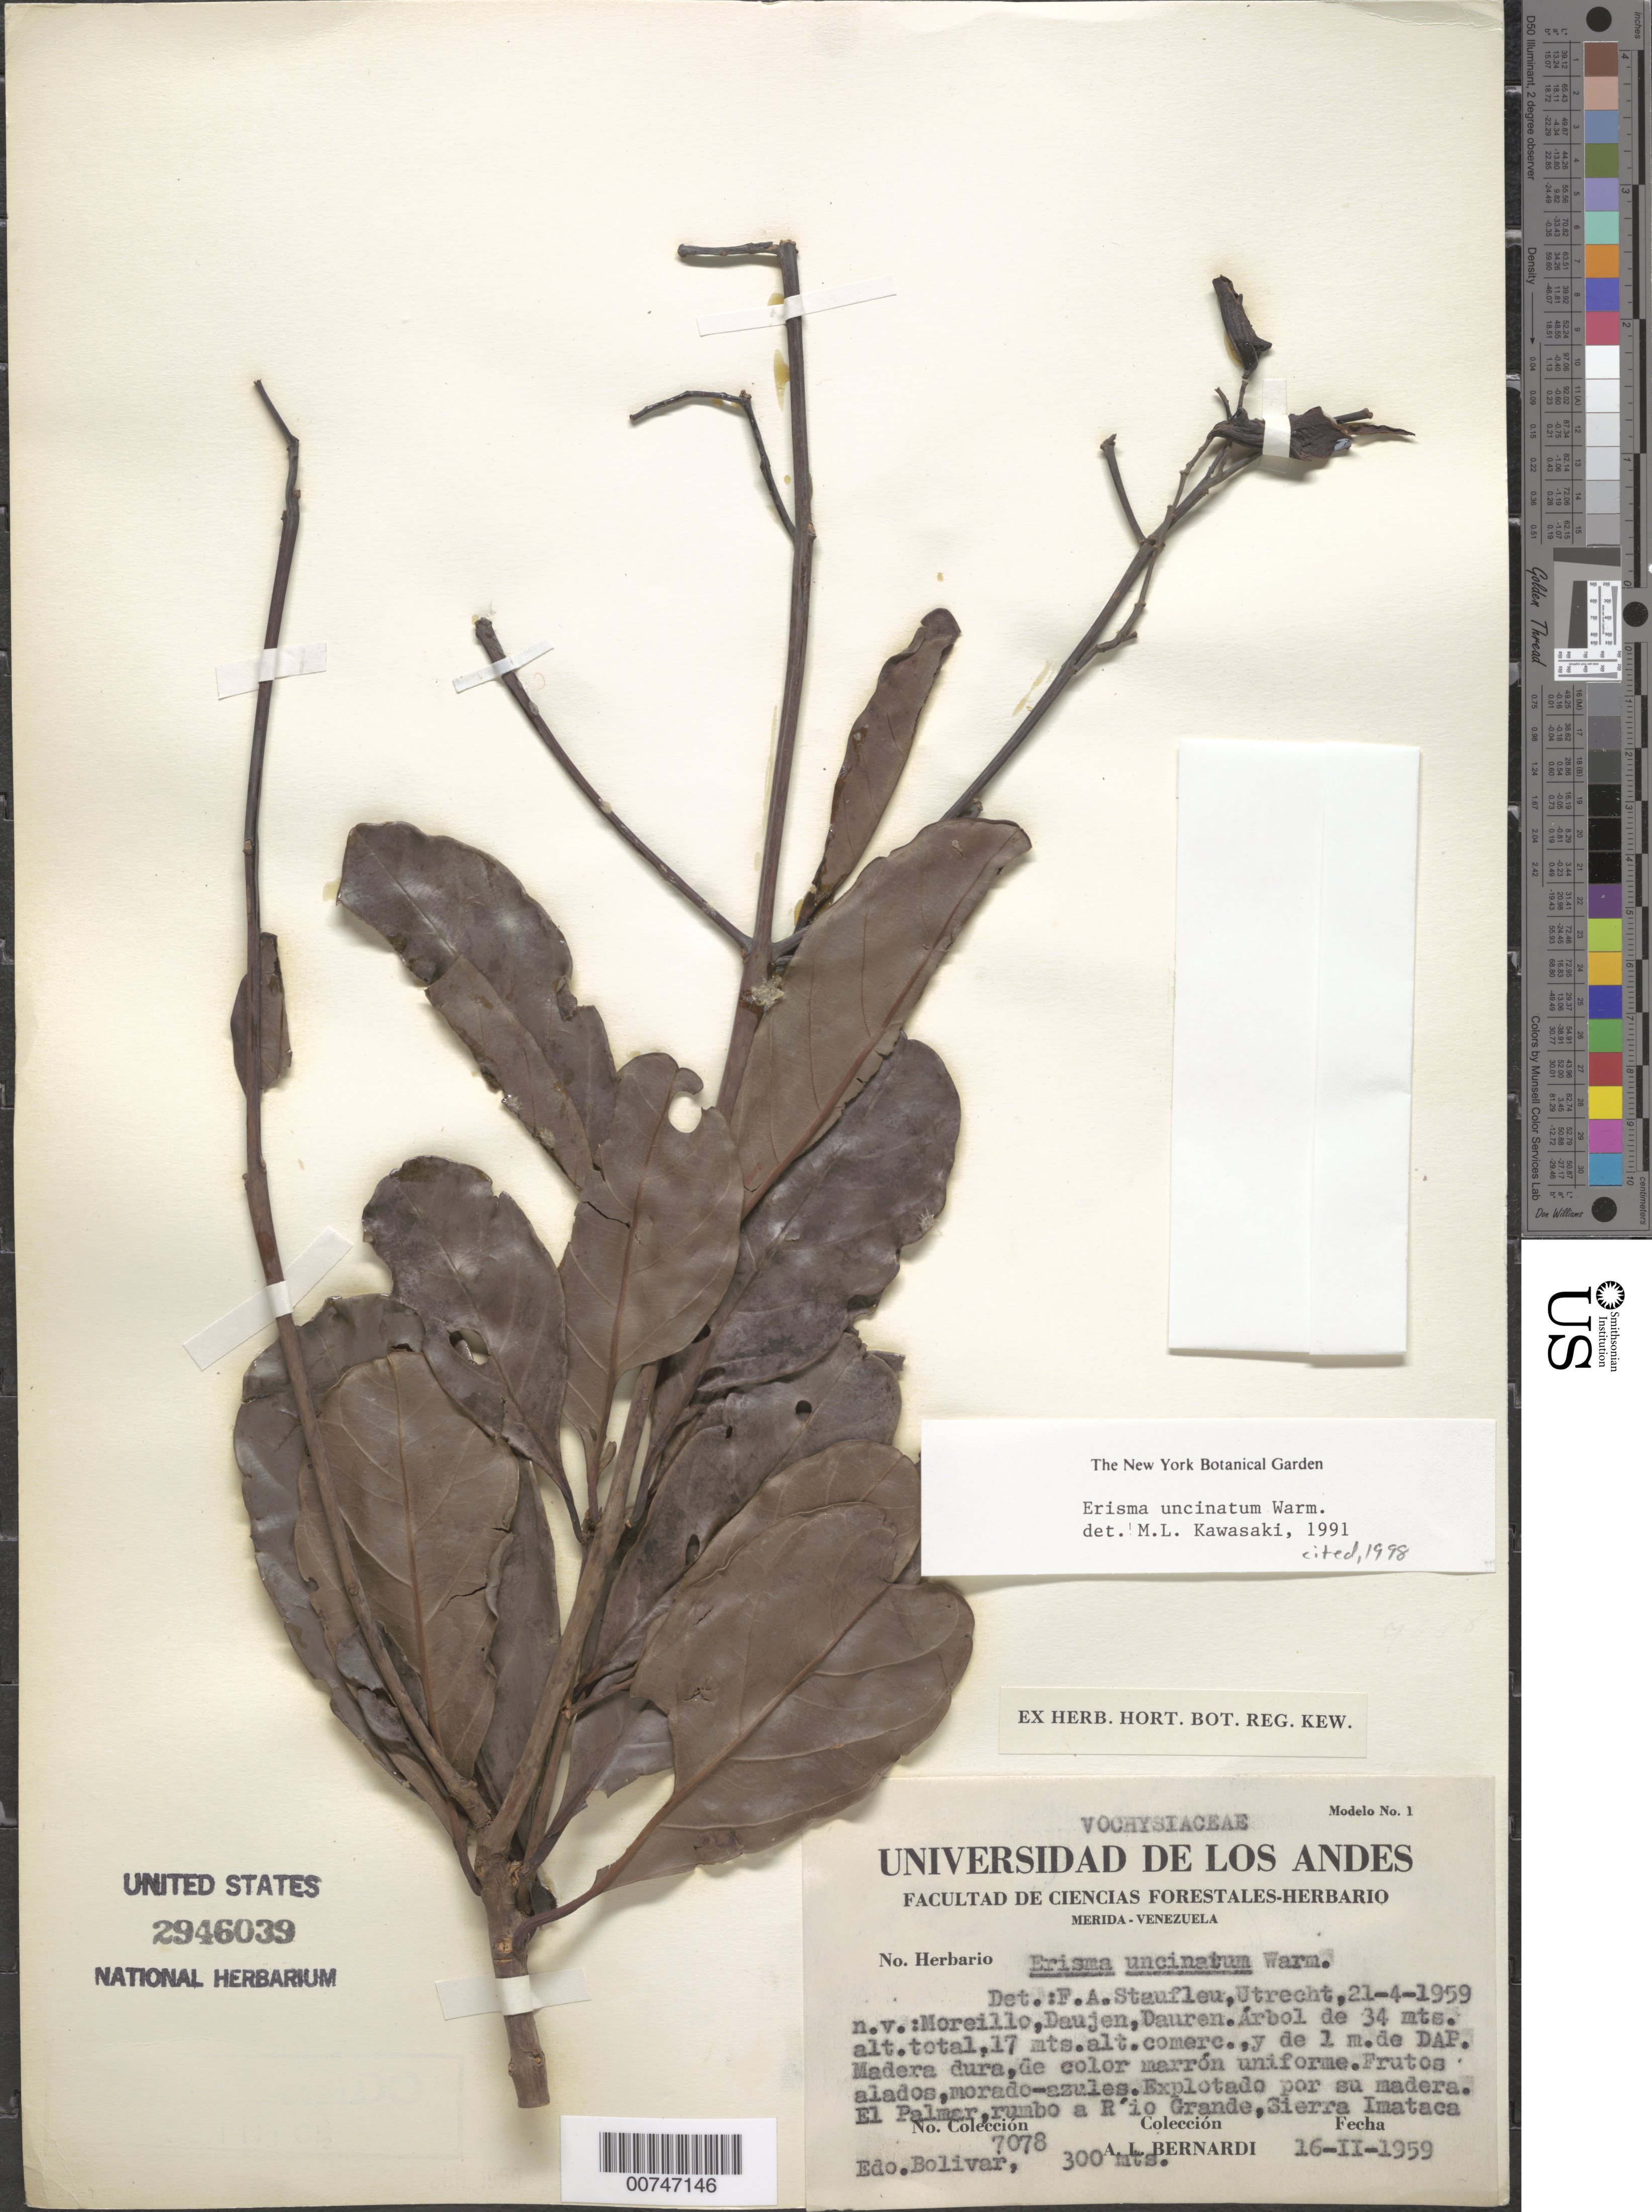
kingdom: Plantae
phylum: Tracheophyta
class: Magnoliopsida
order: Myrtales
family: Vochysiaceae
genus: Erisma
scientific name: Erisma uncinatum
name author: Warm.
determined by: Kawasaki, María L.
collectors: A. L. Bernardi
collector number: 7078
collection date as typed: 16-Feb-59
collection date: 1959-02-16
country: Venezuela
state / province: Bolívar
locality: El Palmar, Río Grande, Sierra Imataca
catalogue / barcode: US 2946039